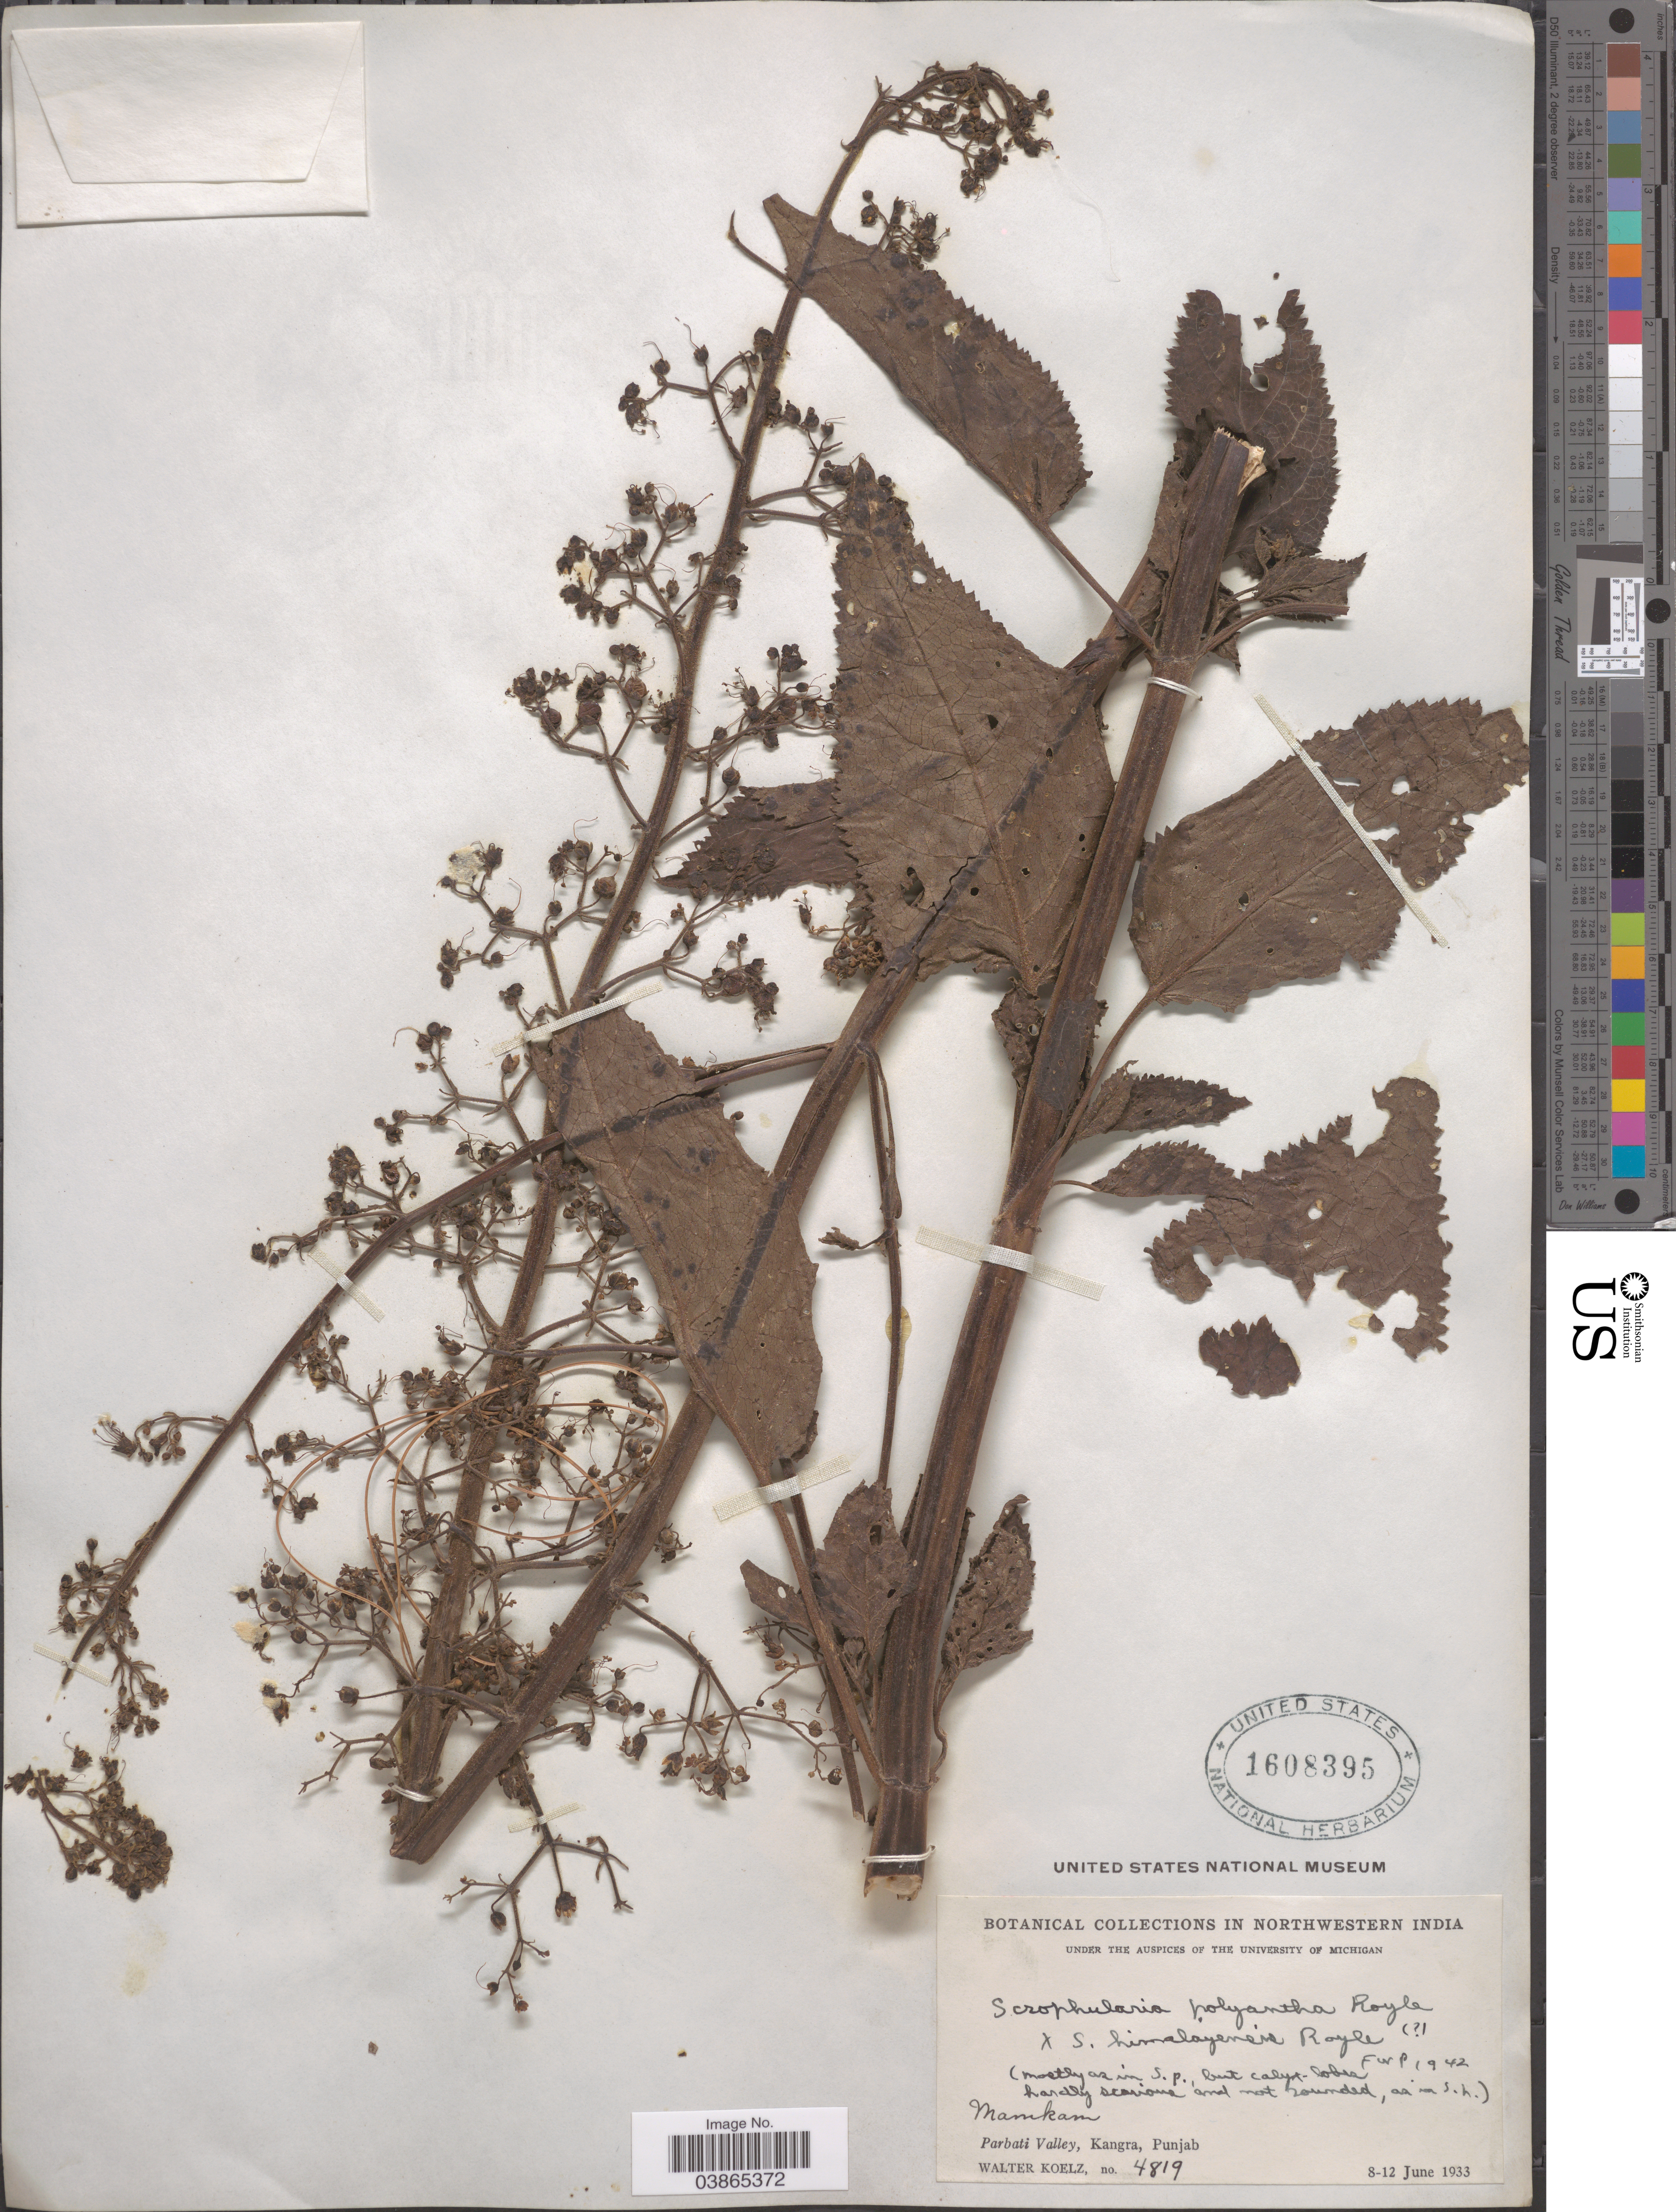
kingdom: Plantae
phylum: Tracheophyta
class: Magnoliopsida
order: Lamiales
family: Scrophulariaceae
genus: Scrophularia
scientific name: Scrophularia polyantha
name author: Royle ex Benth.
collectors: W. N. Koelz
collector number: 4819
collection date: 1933-06-08/1933-06-12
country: India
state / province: Punjab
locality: Northwestern India. Parbati Valley, Kangra.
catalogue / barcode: US 1608395